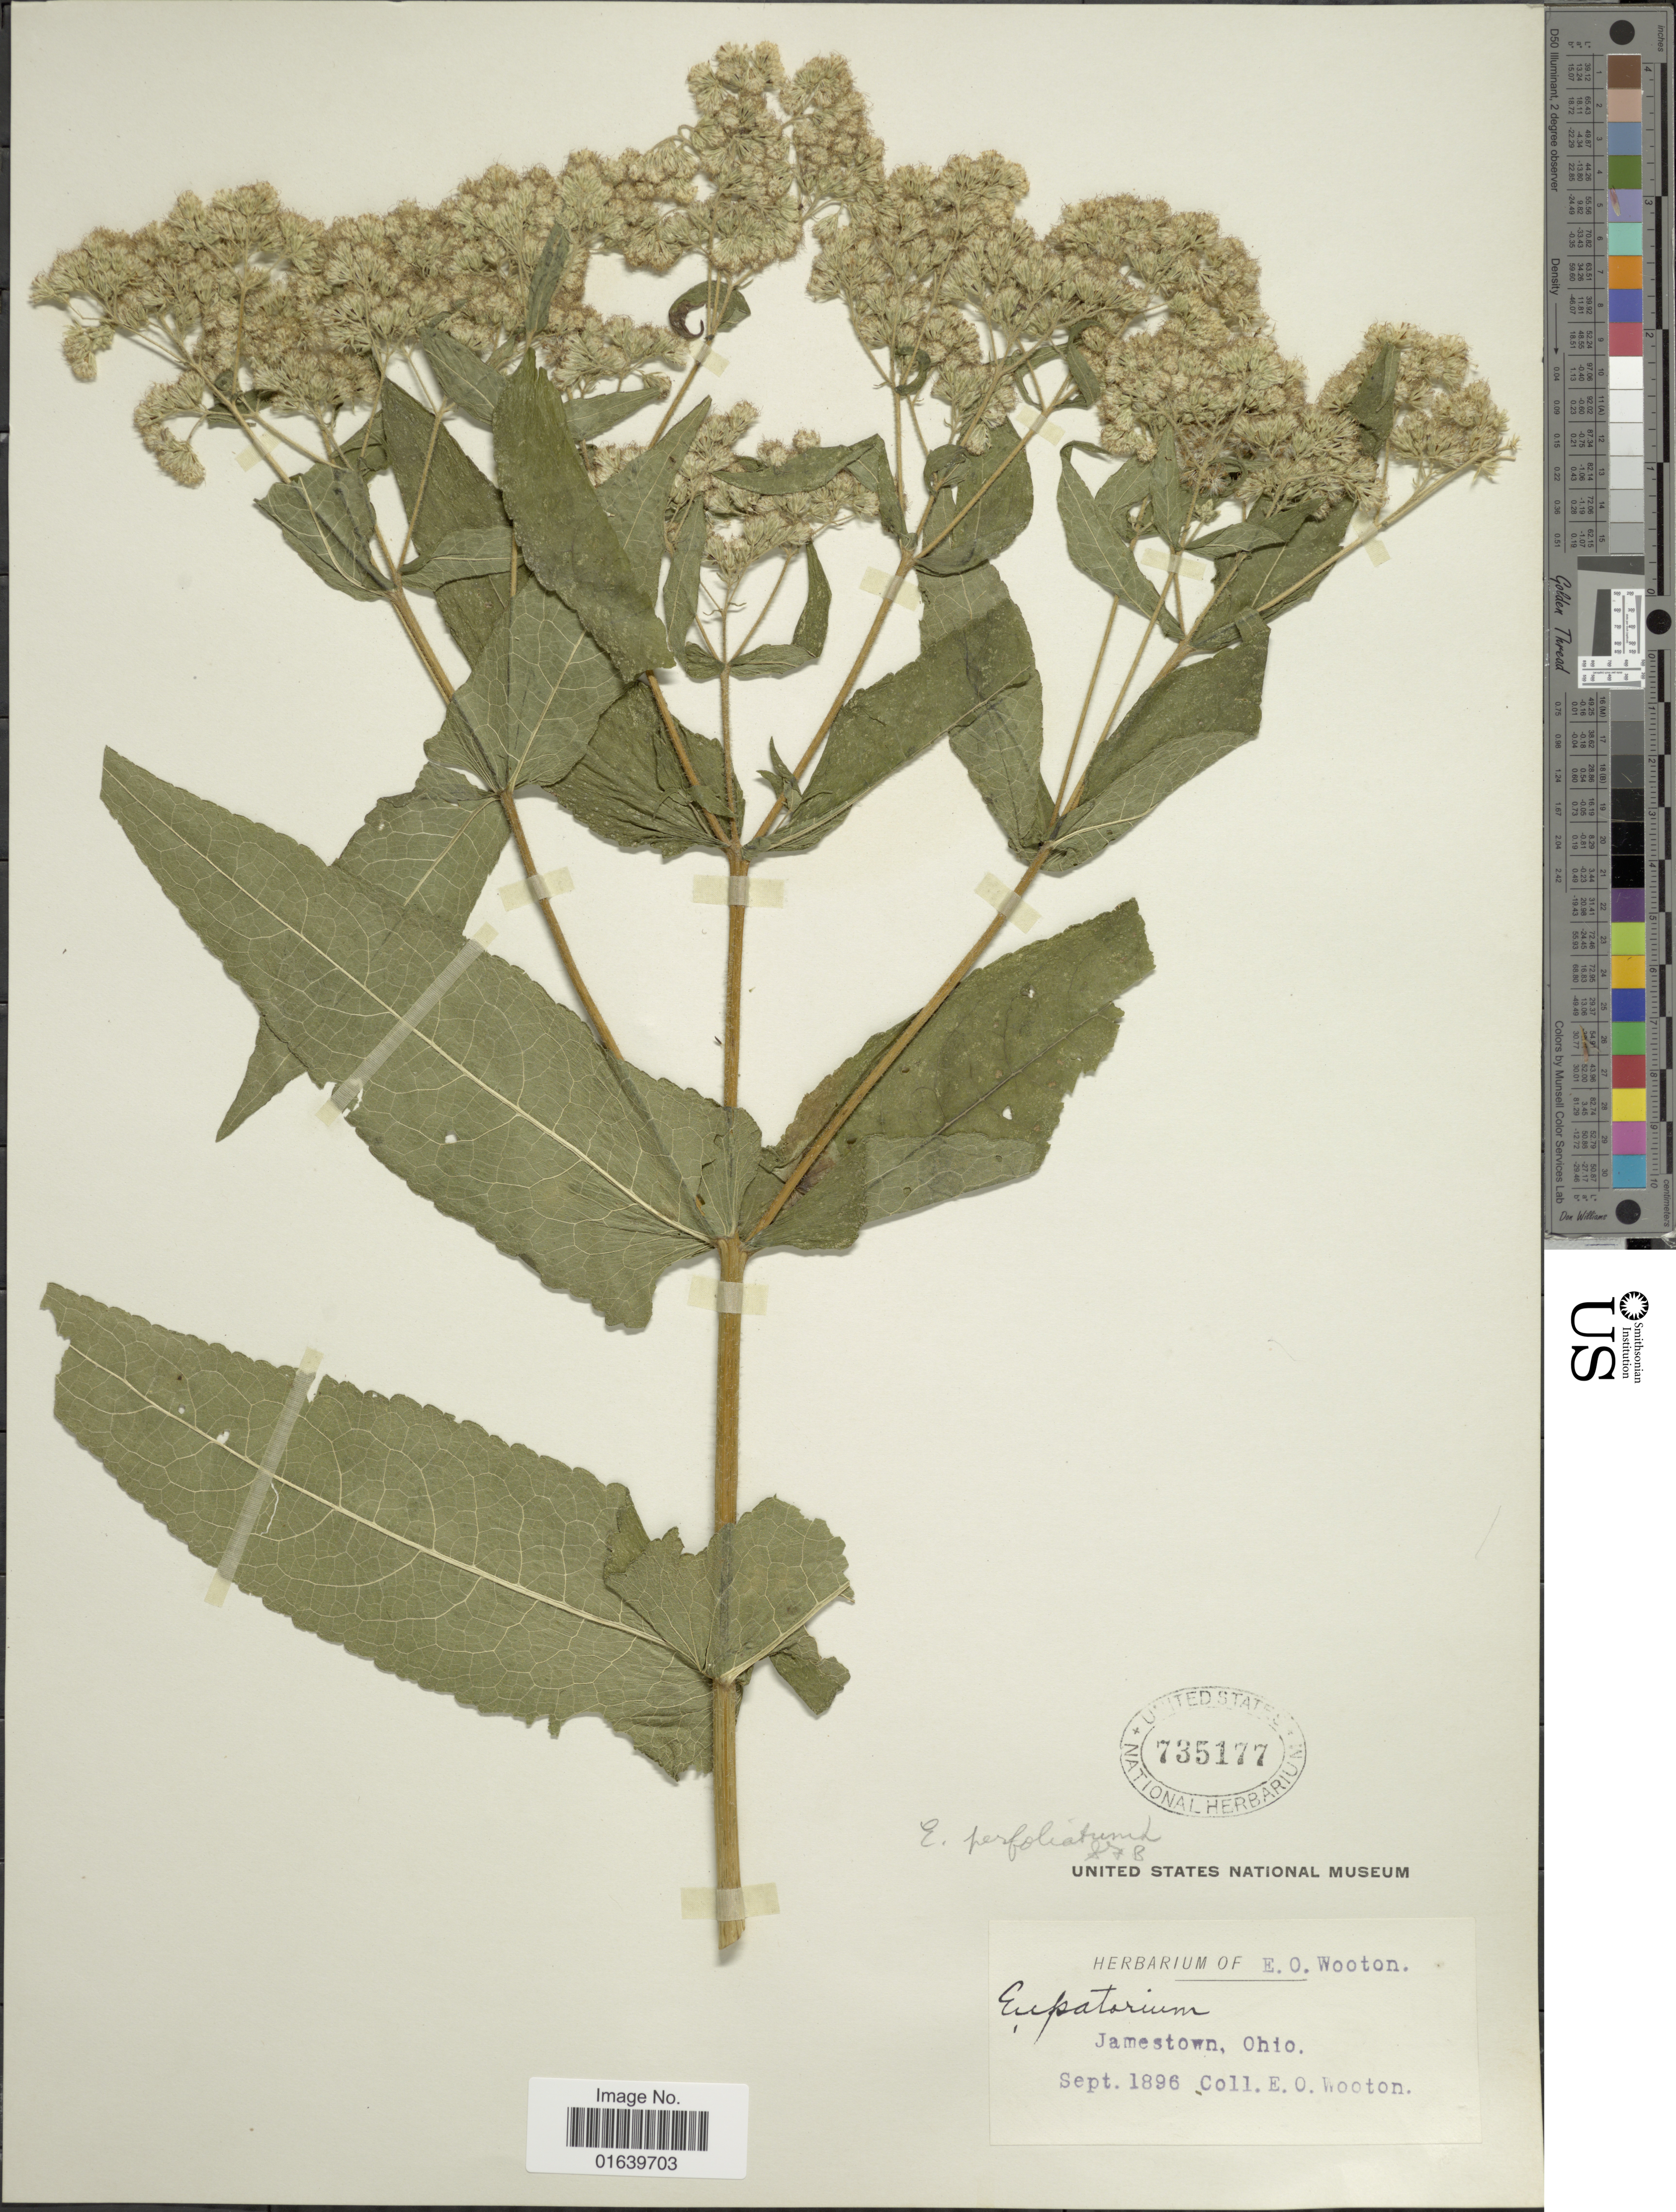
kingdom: Plantae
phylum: Tracheophyta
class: Magnoliopsida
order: Asterales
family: Asteraceae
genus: Eupatorium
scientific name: Eupatorium perfoliatum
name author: L.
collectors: E. O. Wooton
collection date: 1896-09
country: United States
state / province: Ohio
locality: Jameston.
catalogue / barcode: US 735177